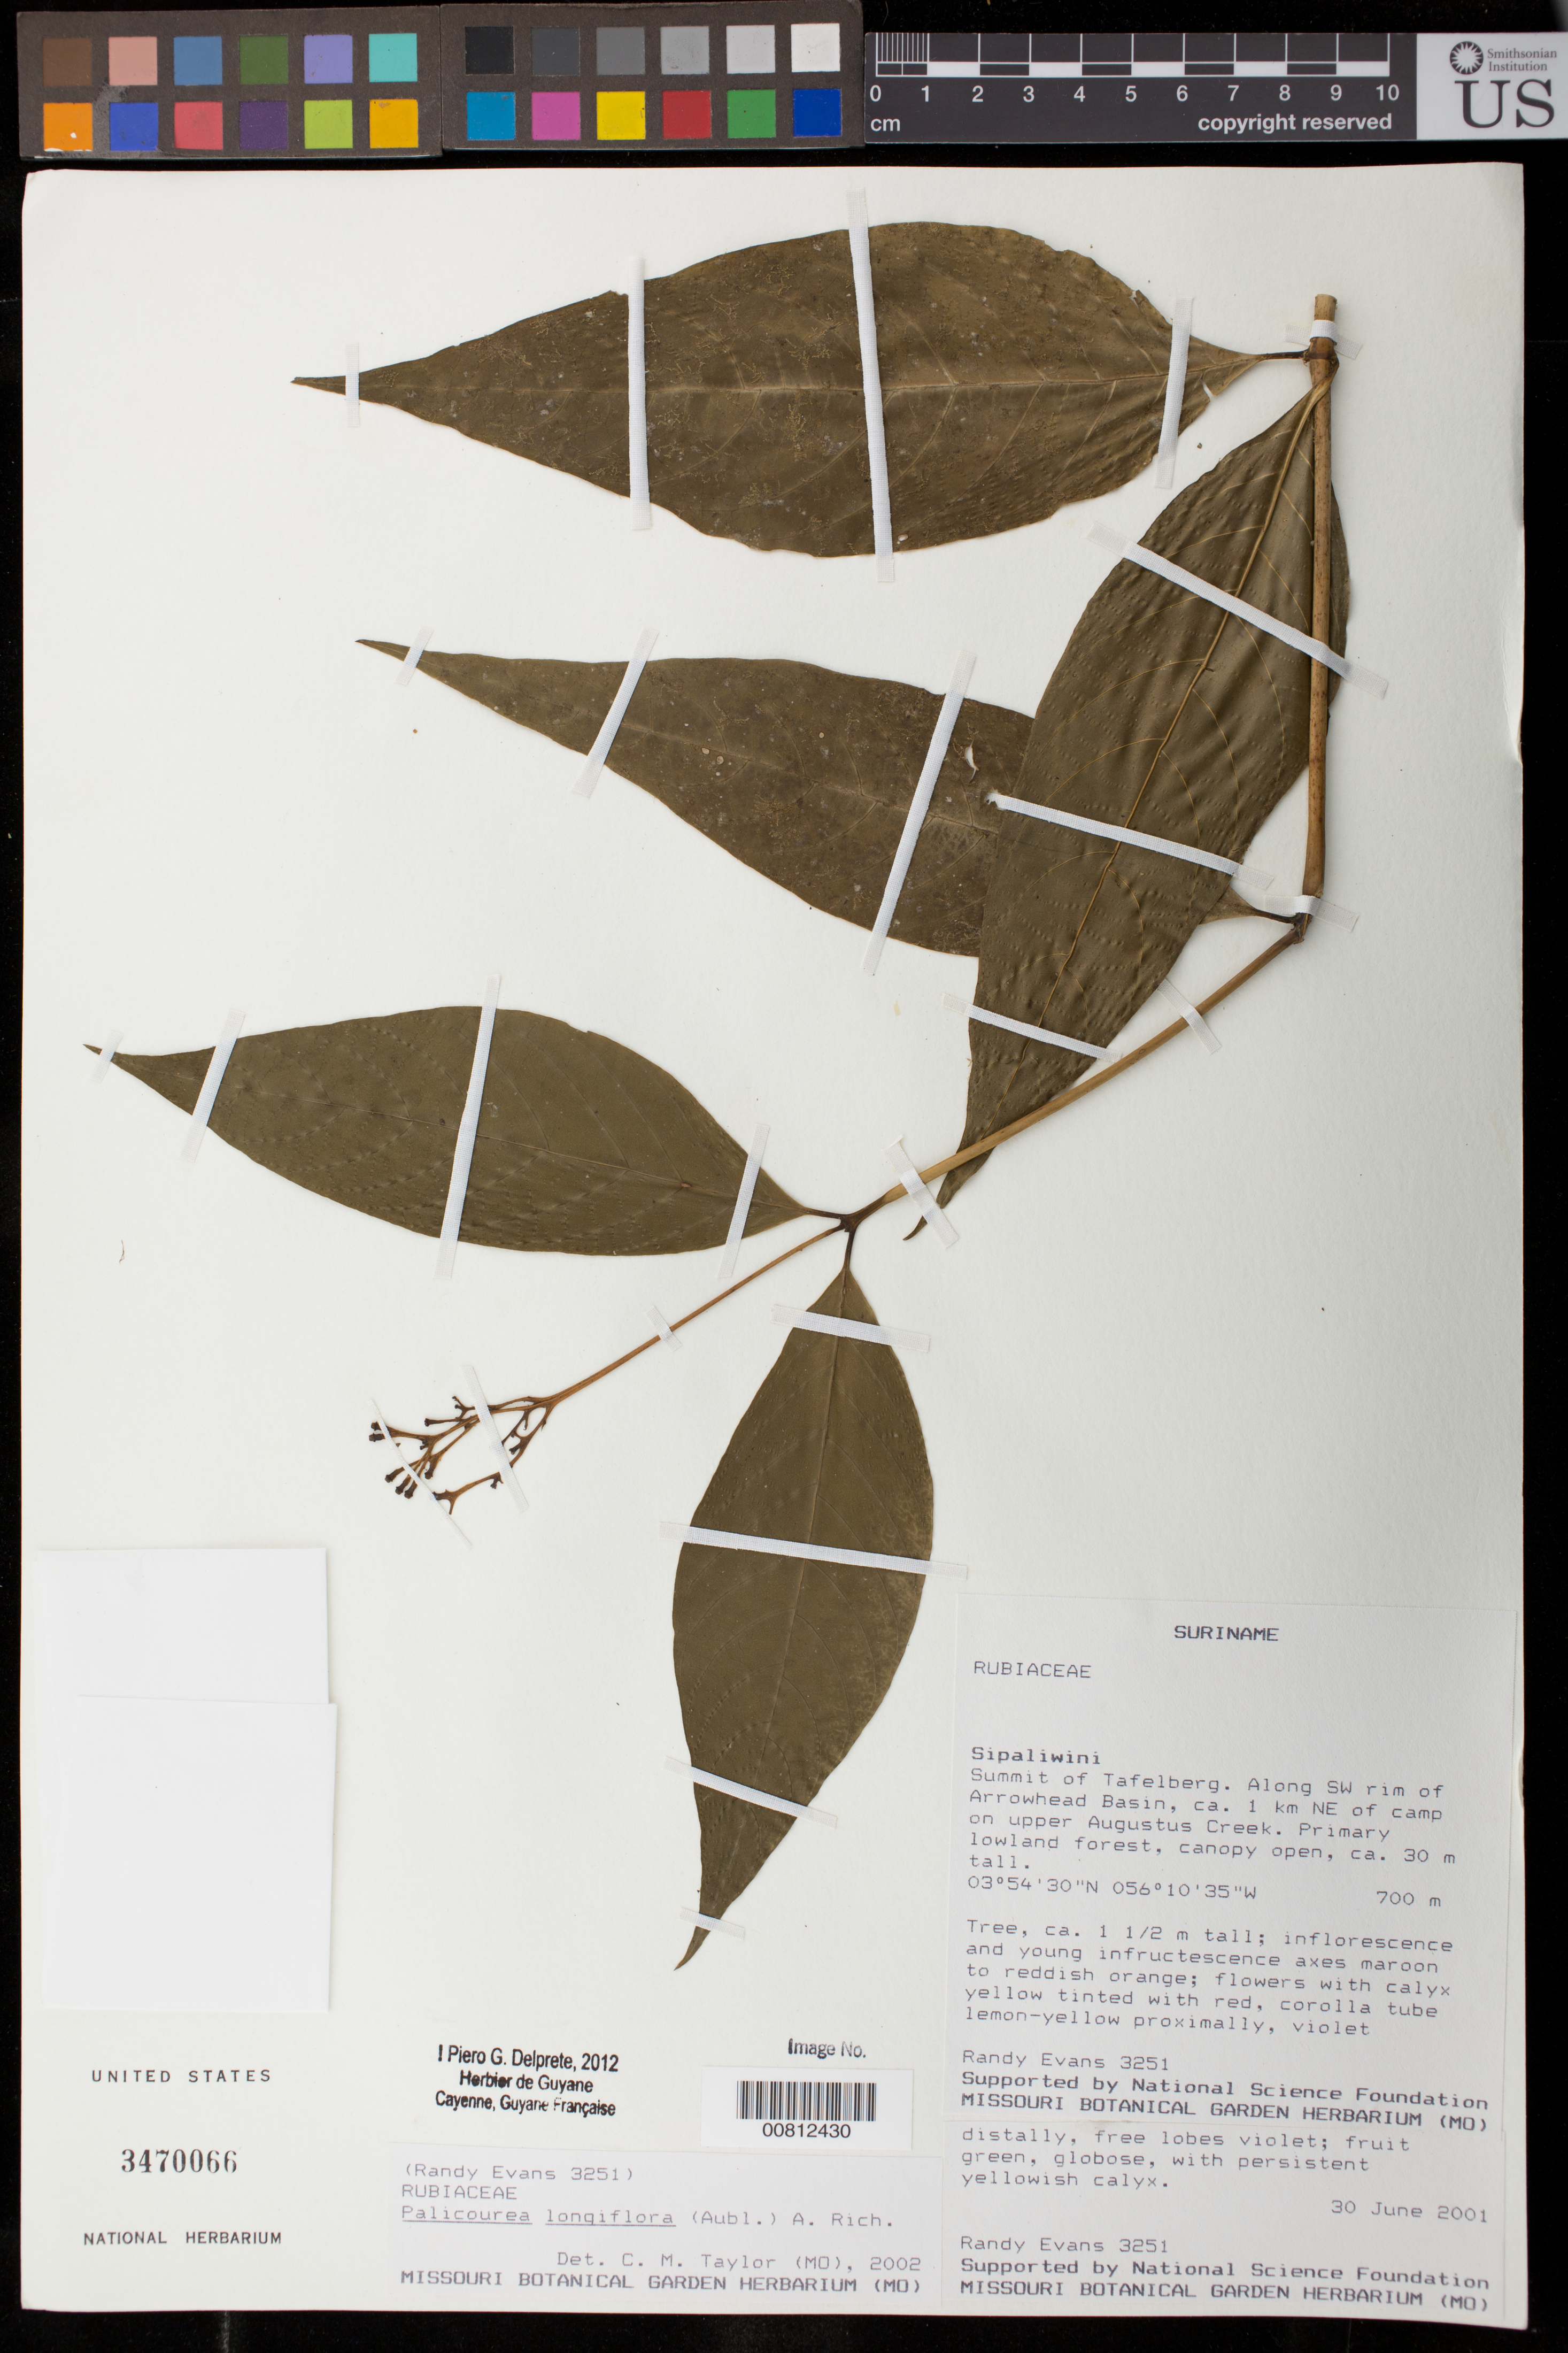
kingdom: Plantae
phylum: Tracheophyta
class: Magnoliopsida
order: Gentianales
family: Rubiaceae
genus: Palicourea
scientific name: Palicourea longiflora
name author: (Aubl.) A. Rich.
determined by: Taylor, Charlotte M.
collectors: R. Evans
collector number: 3251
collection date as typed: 30-Jun-01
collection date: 2001-06-30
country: Suriname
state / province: Sipaliwini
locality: Tafelberg (Table Mountain), Arrowhead Basin, SW rim of; ca. 1 km NE of camp on upper Augustus Creek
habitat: Primary lowland forest, canopy open, ca. 30 m tall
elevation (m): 700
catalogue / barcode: US 3470066